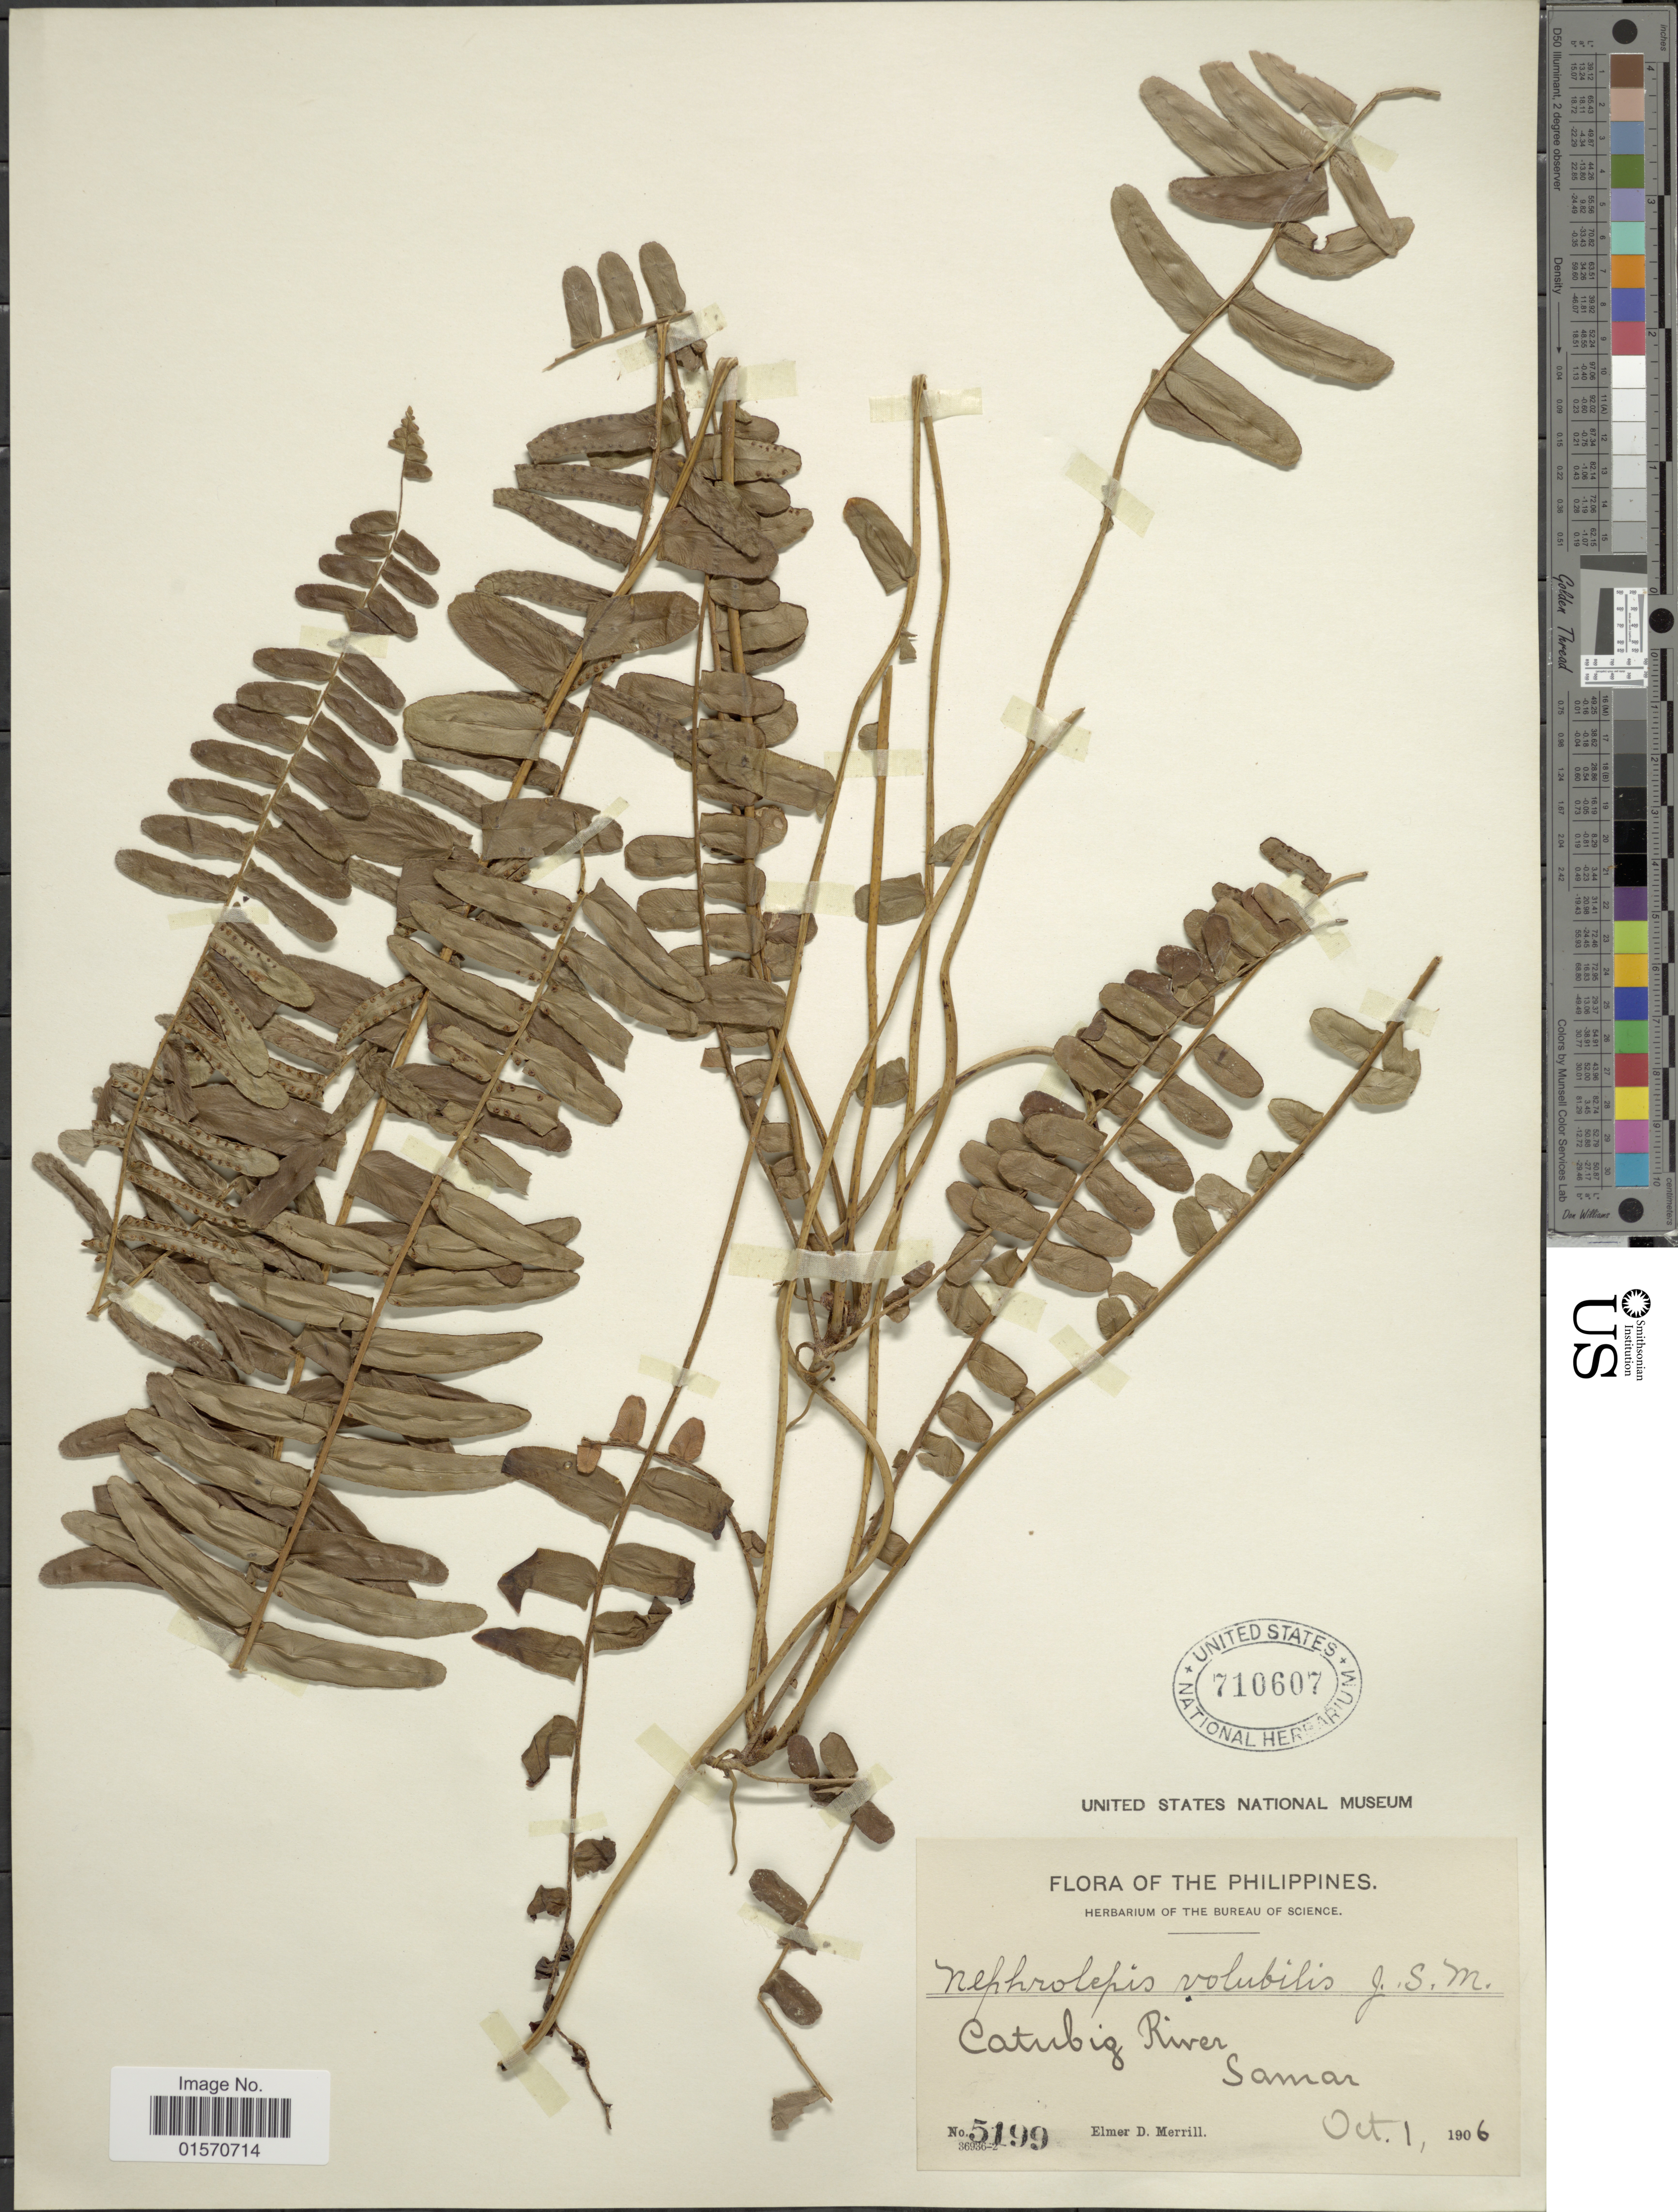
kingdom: Plantae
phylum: Tracheophyta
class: Polypodiopsida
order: Polypodiales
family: Nephrolepidaceae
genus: Nephrolepis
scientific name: Nephrolepis radicans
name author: (Burm.) Kuhn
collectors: E. D. Merrill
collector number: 5199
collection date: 1906-10-01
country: Philippines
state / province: Eastern Visayas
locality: Catubig River, Samar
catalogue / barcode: US 710607